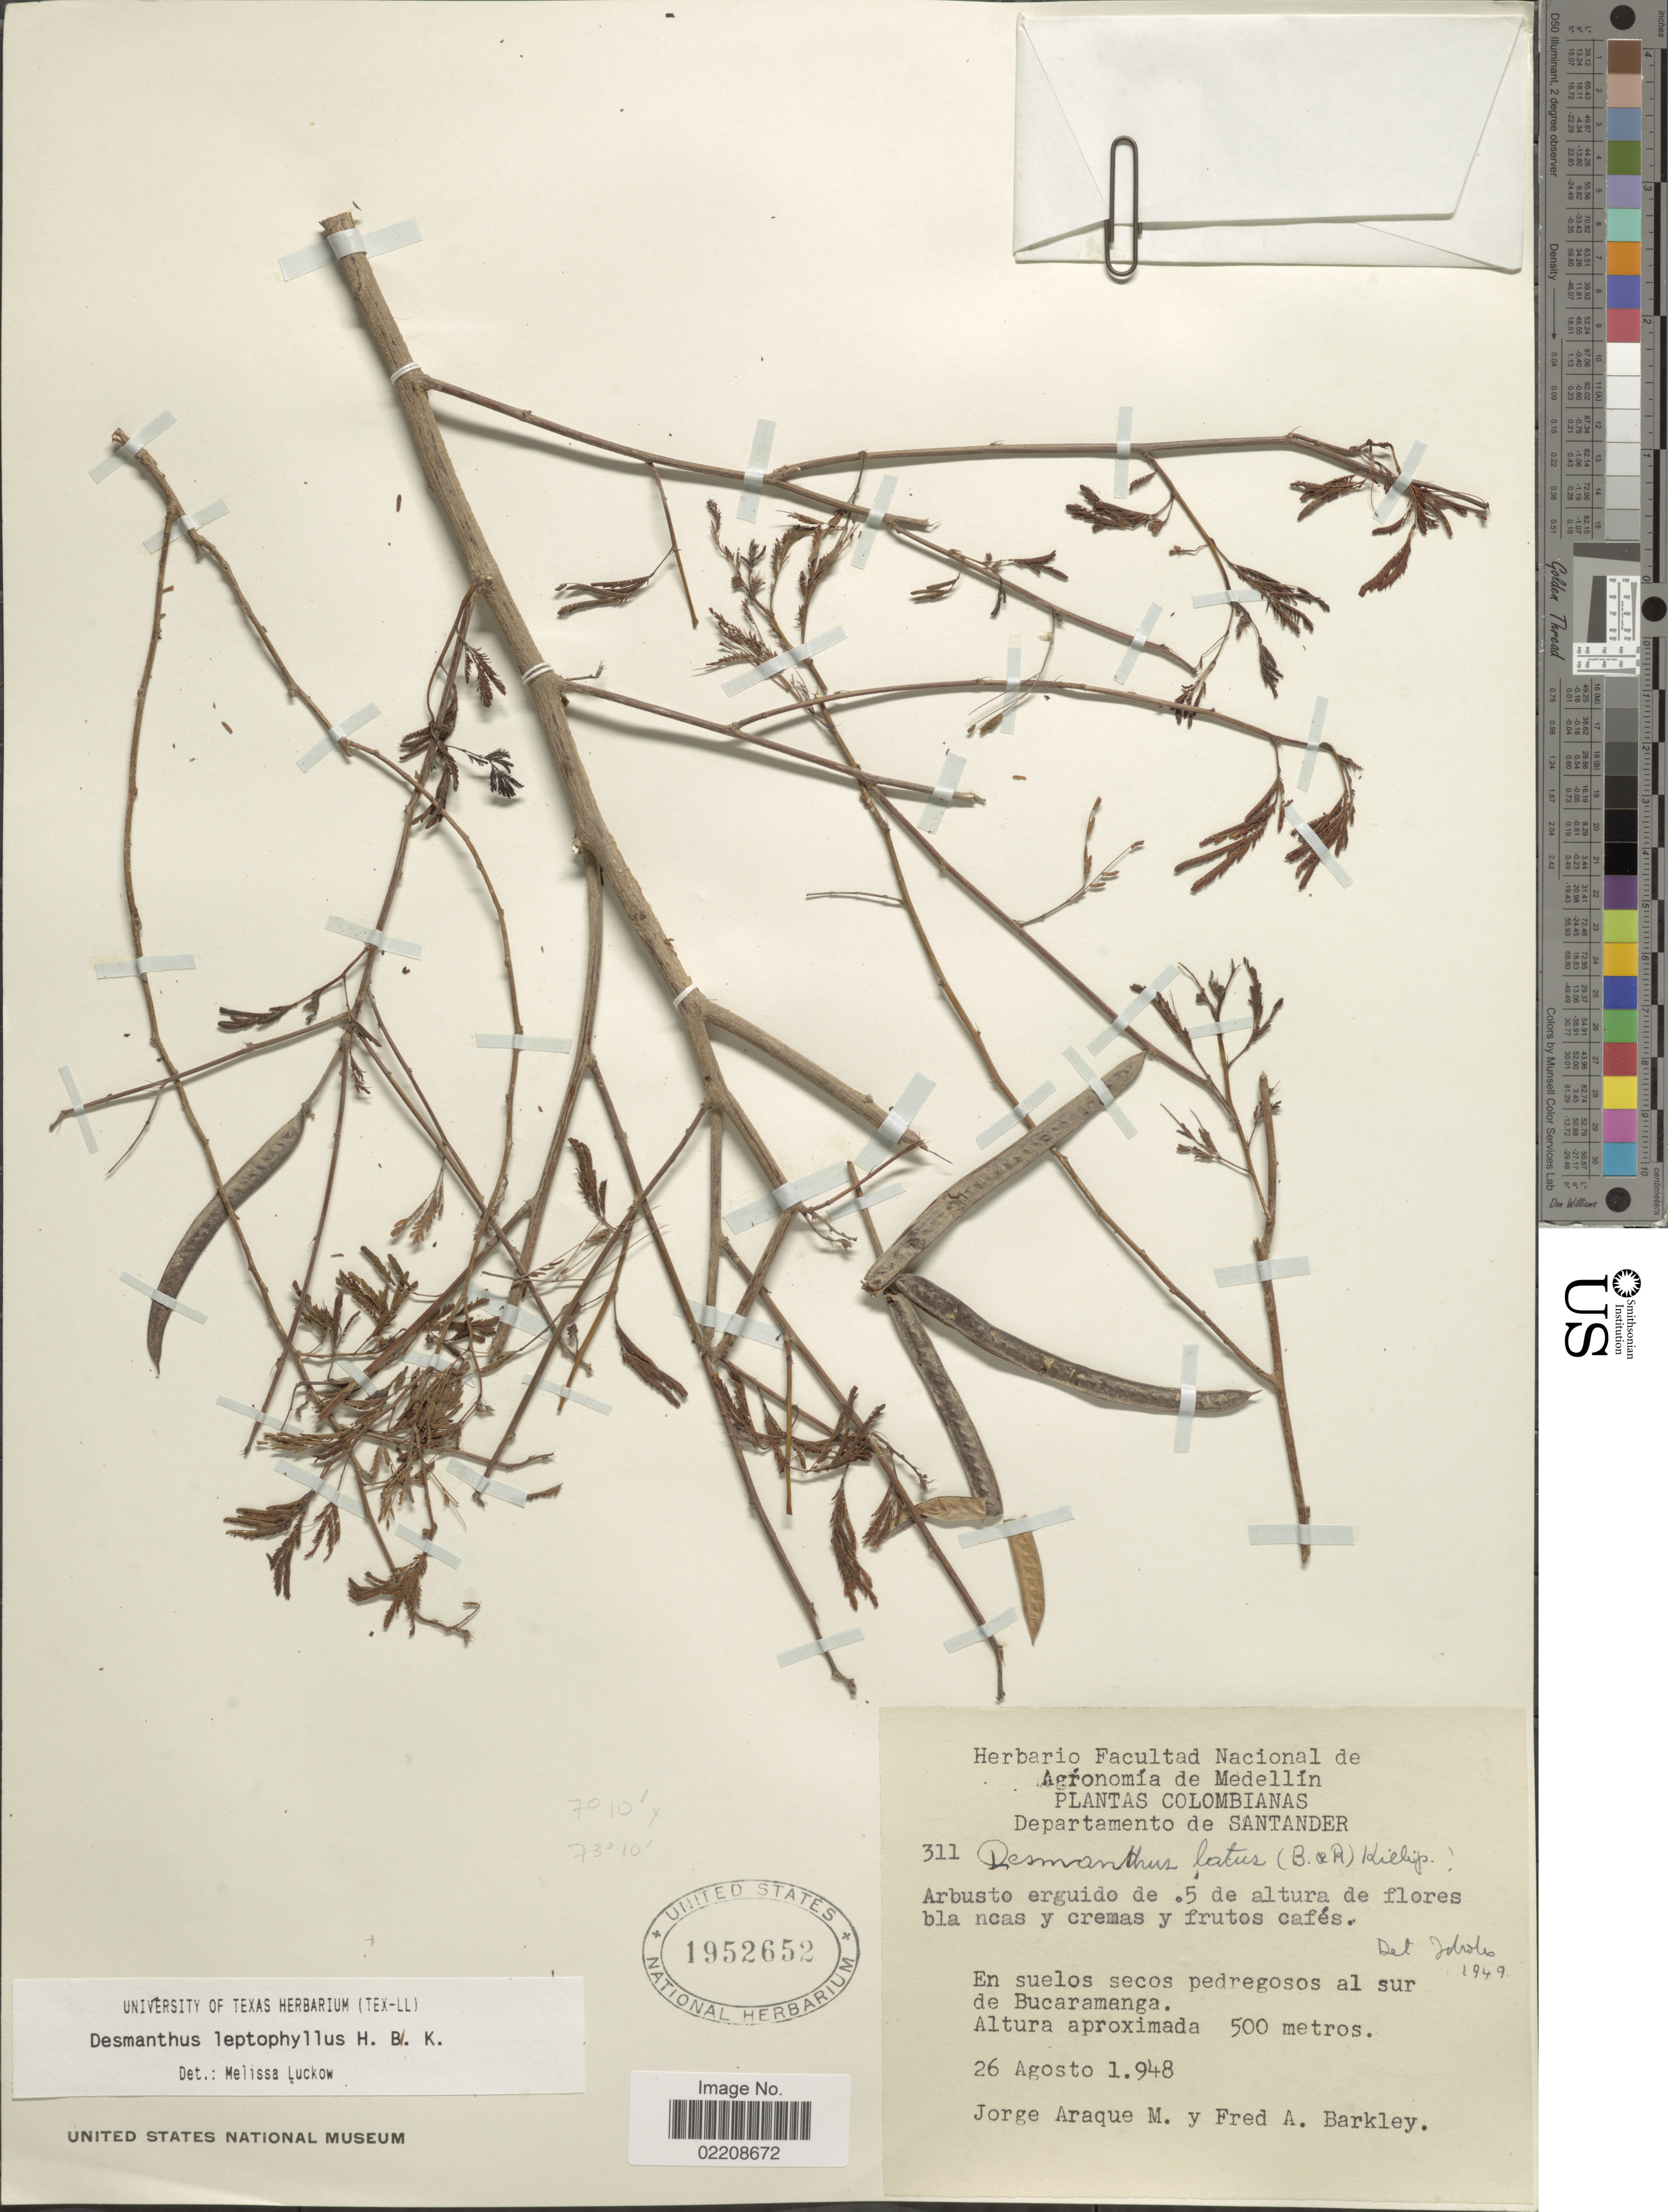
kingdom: Plantae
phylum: Tracheophyta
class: Magnoliopsida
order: Fabales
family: Fabaceae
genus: Desmanthus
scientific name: Desmanthus leptophyllus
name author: Kunth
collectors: J. Araque Molina & F. A. Barkley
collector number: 311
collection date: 1948-08-26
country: Colombia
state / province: Santander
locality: Departamento de Santander. En suleos secos pedregosos al sur de Bucaramanga.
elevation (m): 500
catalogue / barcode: US 1952652